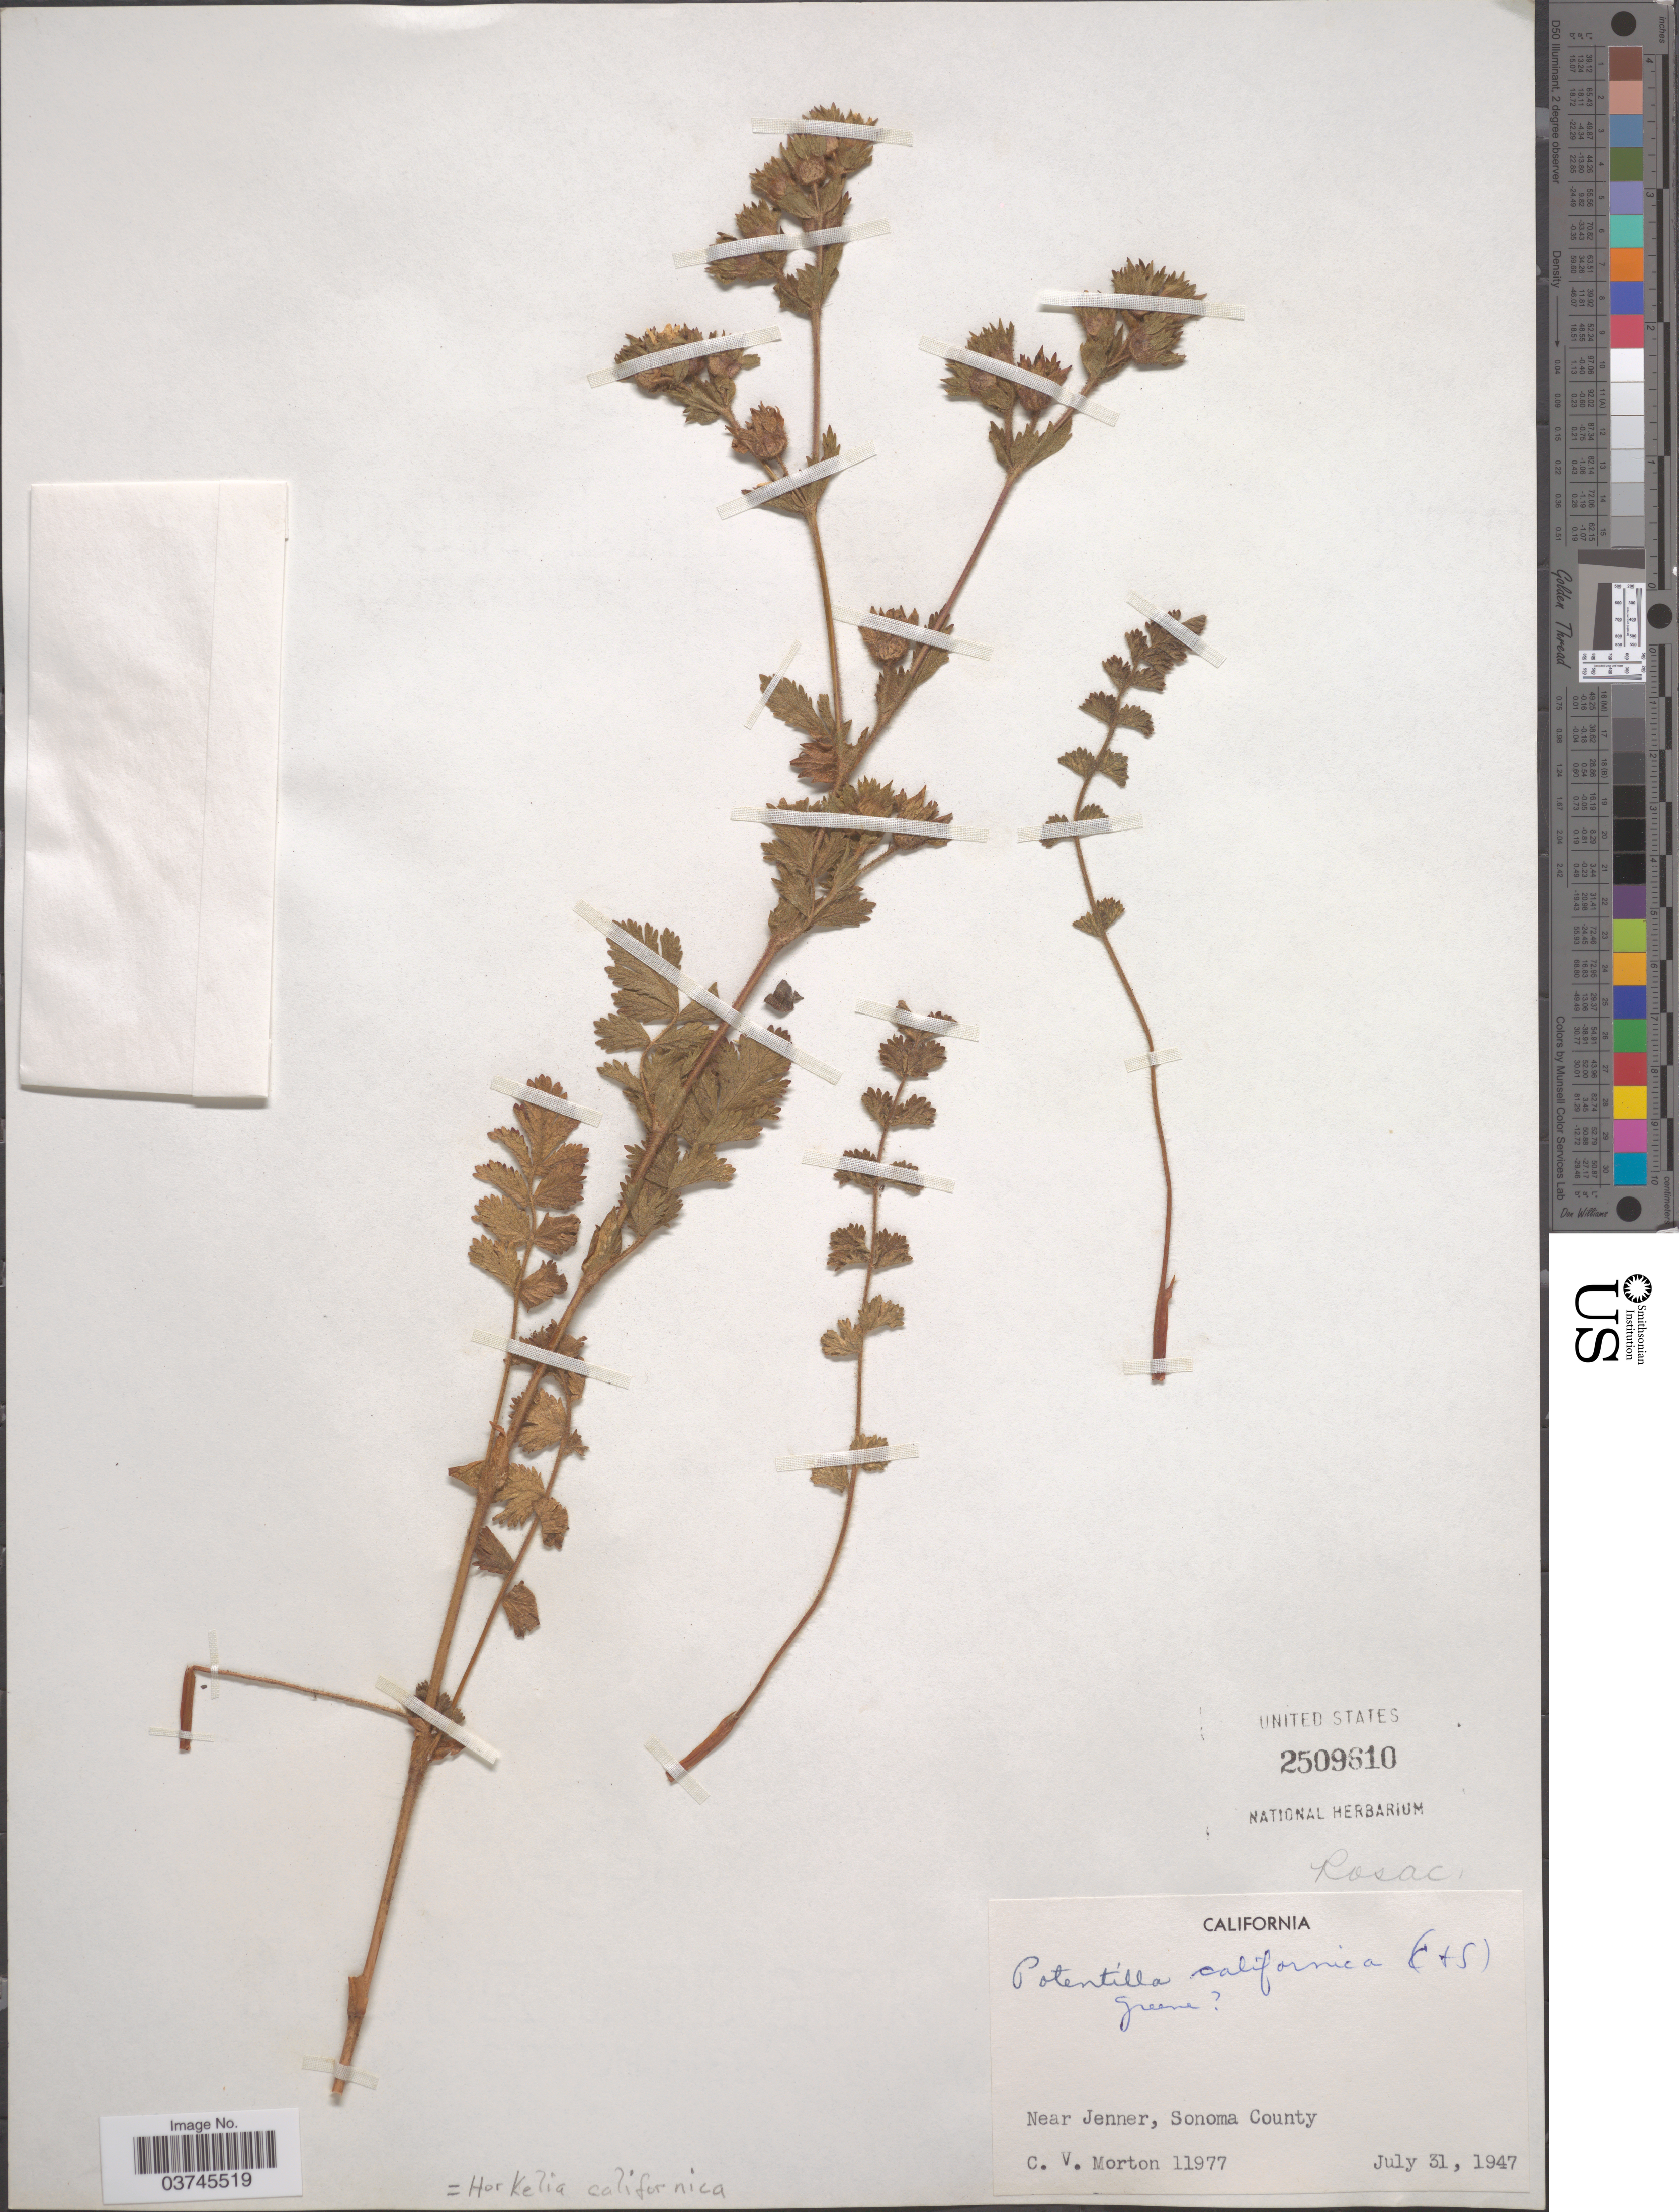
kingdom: Plantae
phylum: Tracheophyta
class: Magnoliopsida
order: Rosales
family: Rosaceae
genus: Potentilla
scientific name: Potentilla californica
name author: (Cham. & Schltdl.) Greene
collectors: C. V. Morton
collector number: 11977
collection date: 1947-07-31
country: United States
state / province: California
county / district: Sonoma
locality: Near Jenner, Sonoma County.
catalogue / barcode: US 2509610